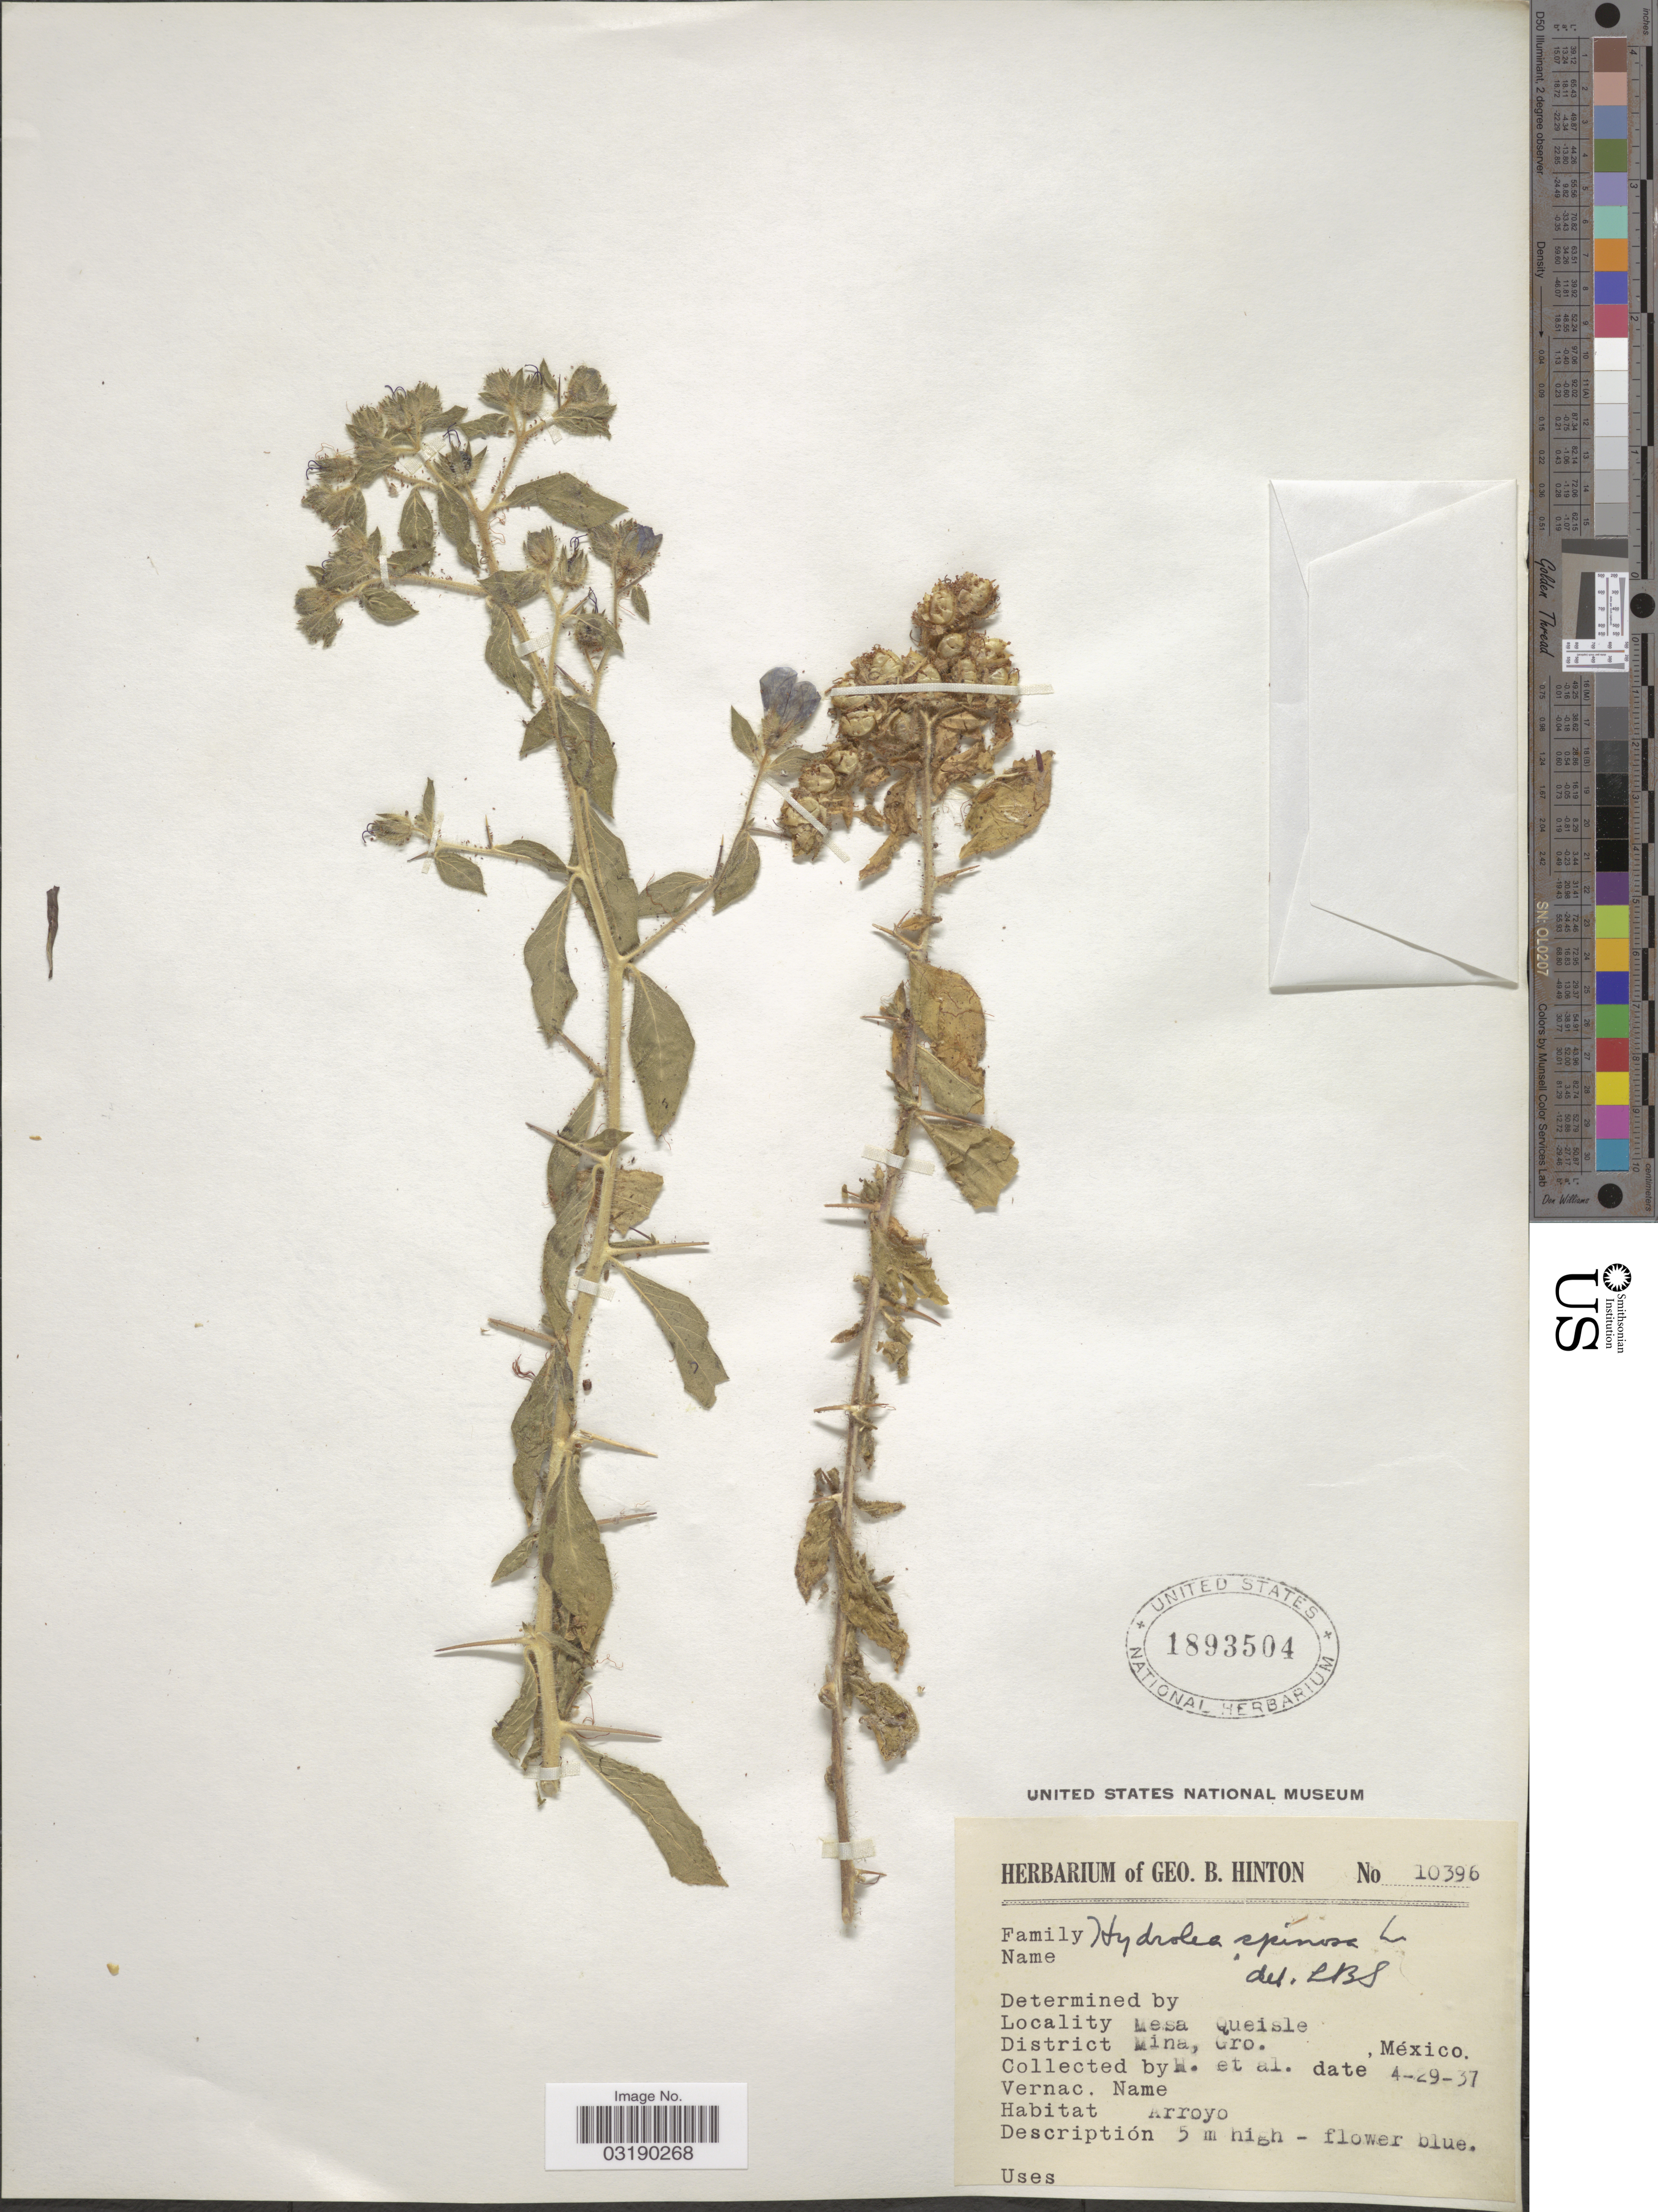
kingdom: Plantae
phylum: Tracheophyta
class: Magnoliopsida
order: Solanales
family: Hydroleaceae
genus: Hydrolea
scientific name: Hydrolea spinosa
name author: L.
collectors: G. B. Hinton & et al.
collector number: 10396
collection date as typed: Transcribed d/m/y: 29/4/37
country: Mexico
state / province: Guerrero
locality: Mesa Queisle. District Mina, Gro. Arroyo.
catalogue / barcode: US 1893504